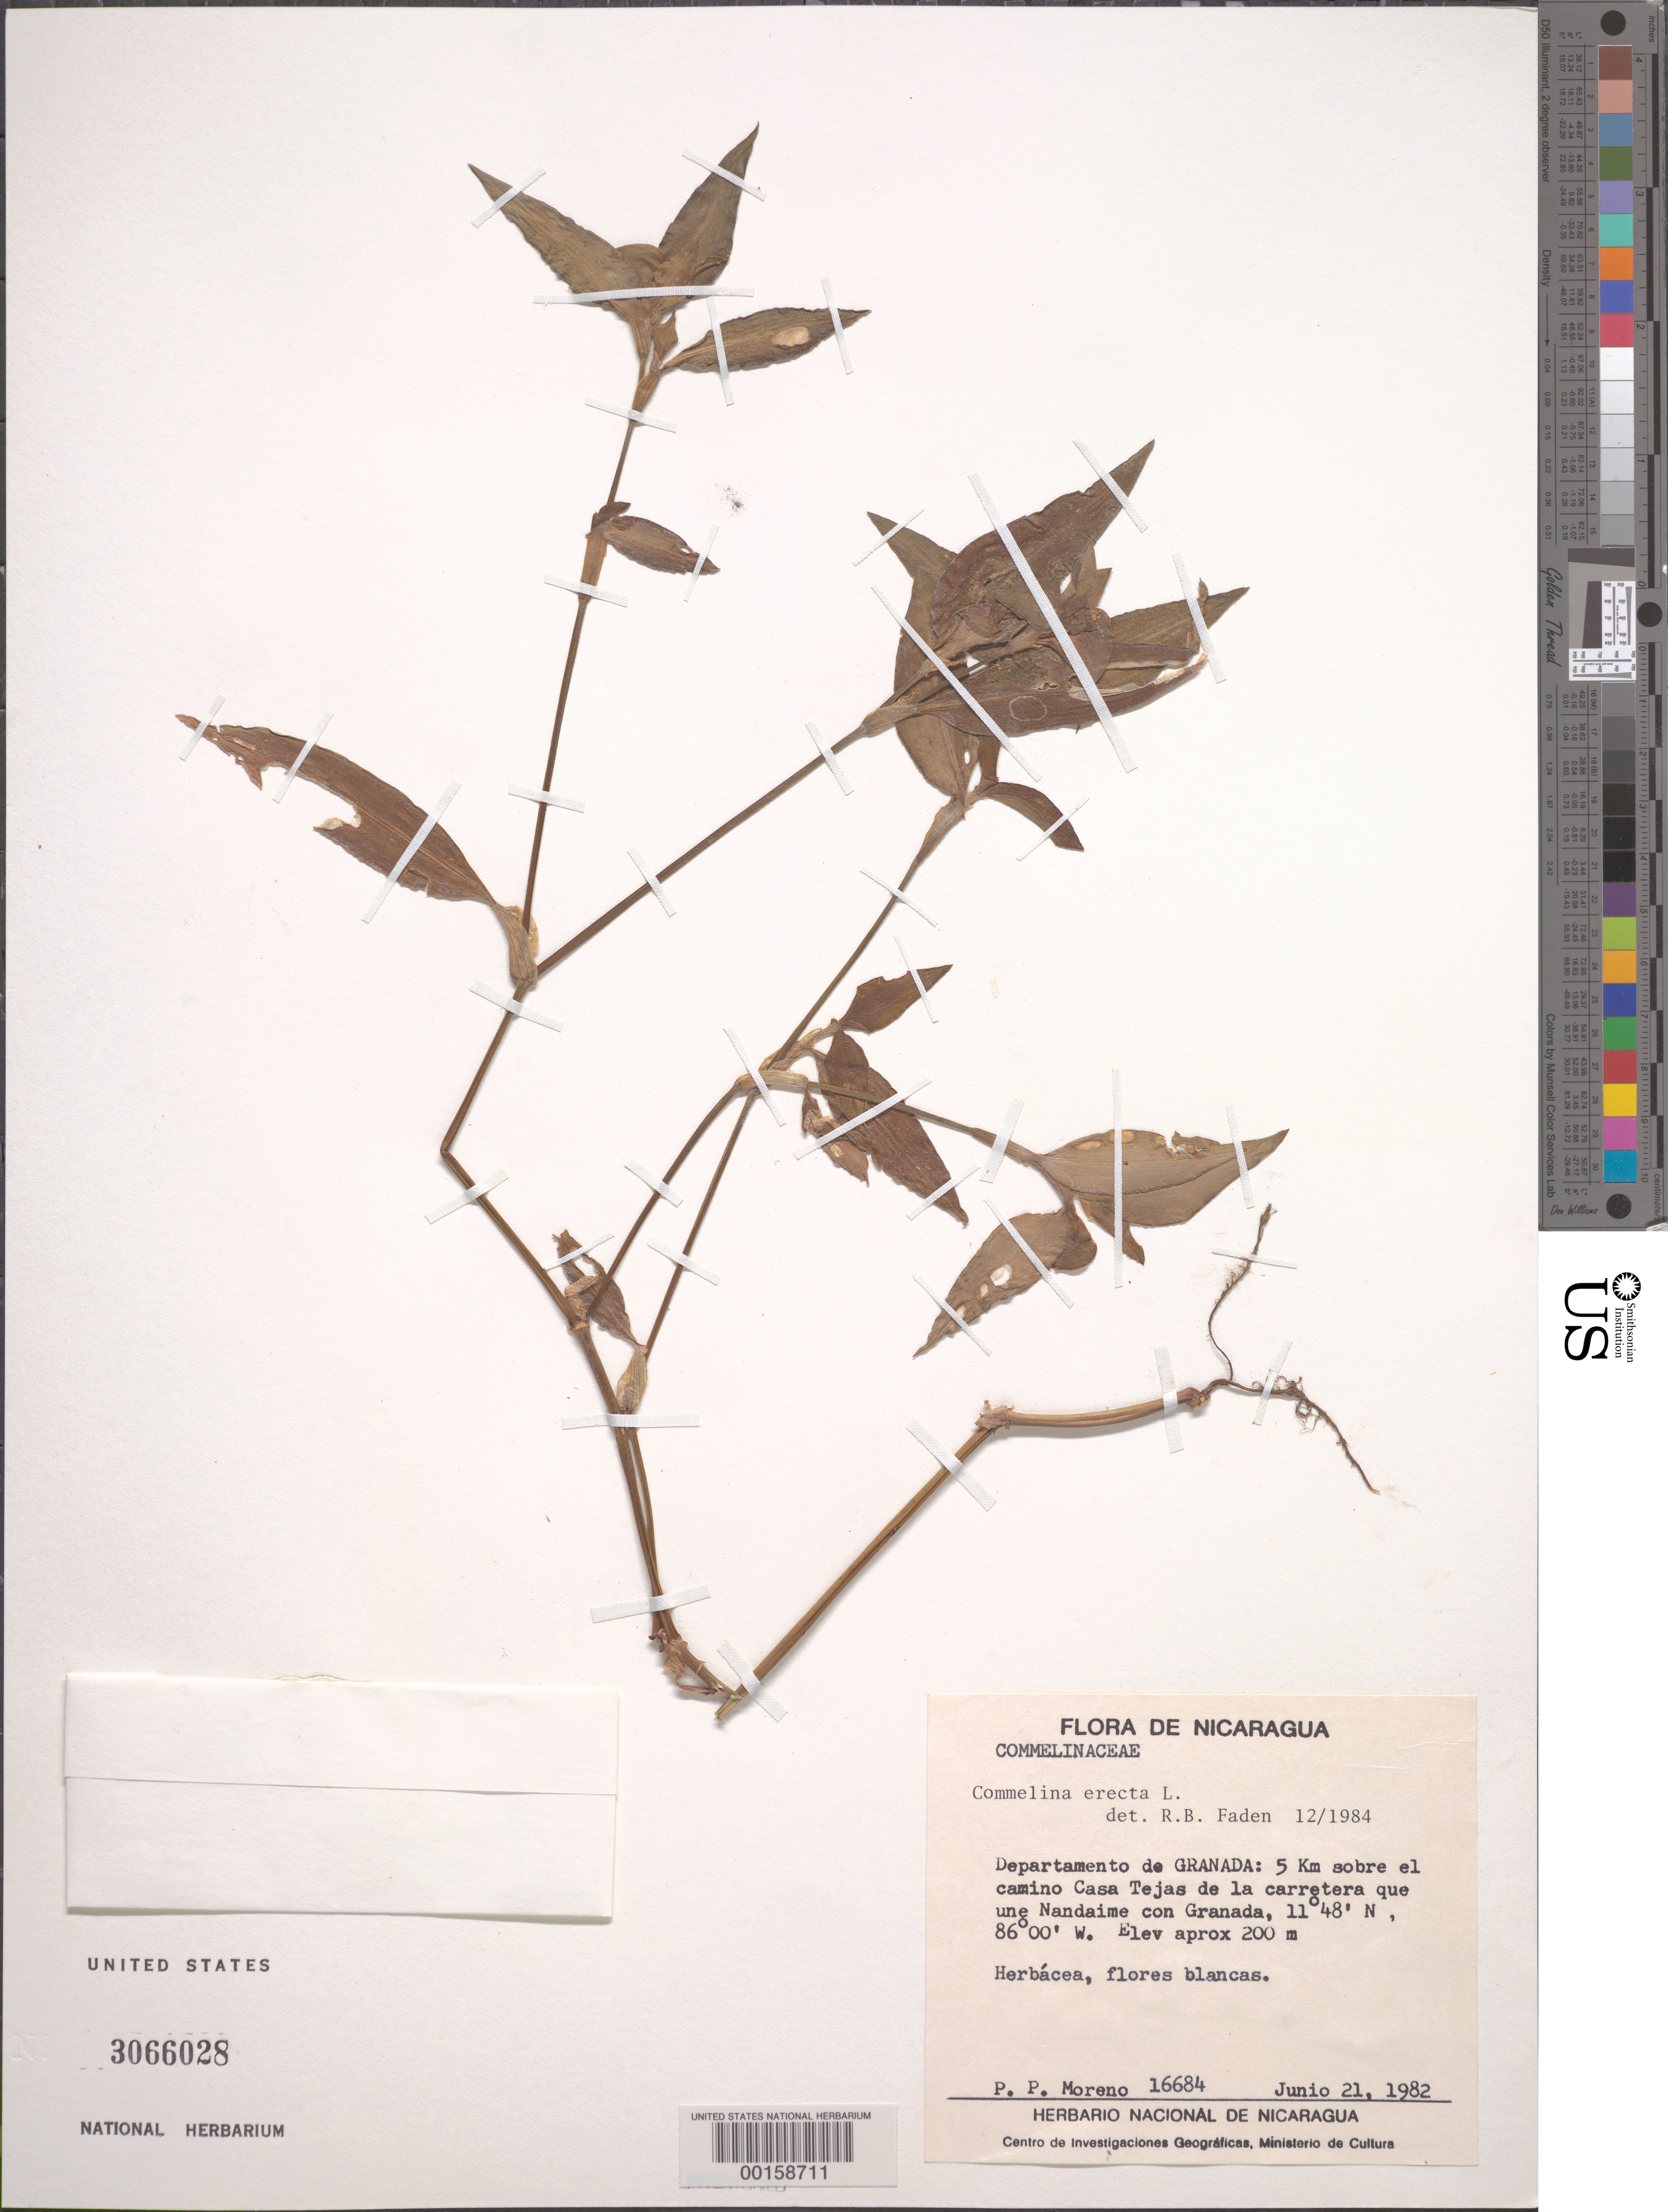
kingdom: Plantae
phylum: Tracheophyta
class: Liliopsida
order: Commelinales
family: Commelinaceae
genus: Commelina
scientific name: Commelina erecta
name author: L.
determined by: Faden, Robert B., (US), Smithsonian Institution - National Museum of Natural History (UNITED STATES)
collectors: P. Moreno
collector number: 16684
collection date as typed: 21 Jun 1982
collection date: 1982-06-21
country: Nicaragua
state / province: Granada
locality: S of casa tejas rd.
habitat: Roadside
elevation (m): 200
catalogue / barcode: US 3066028